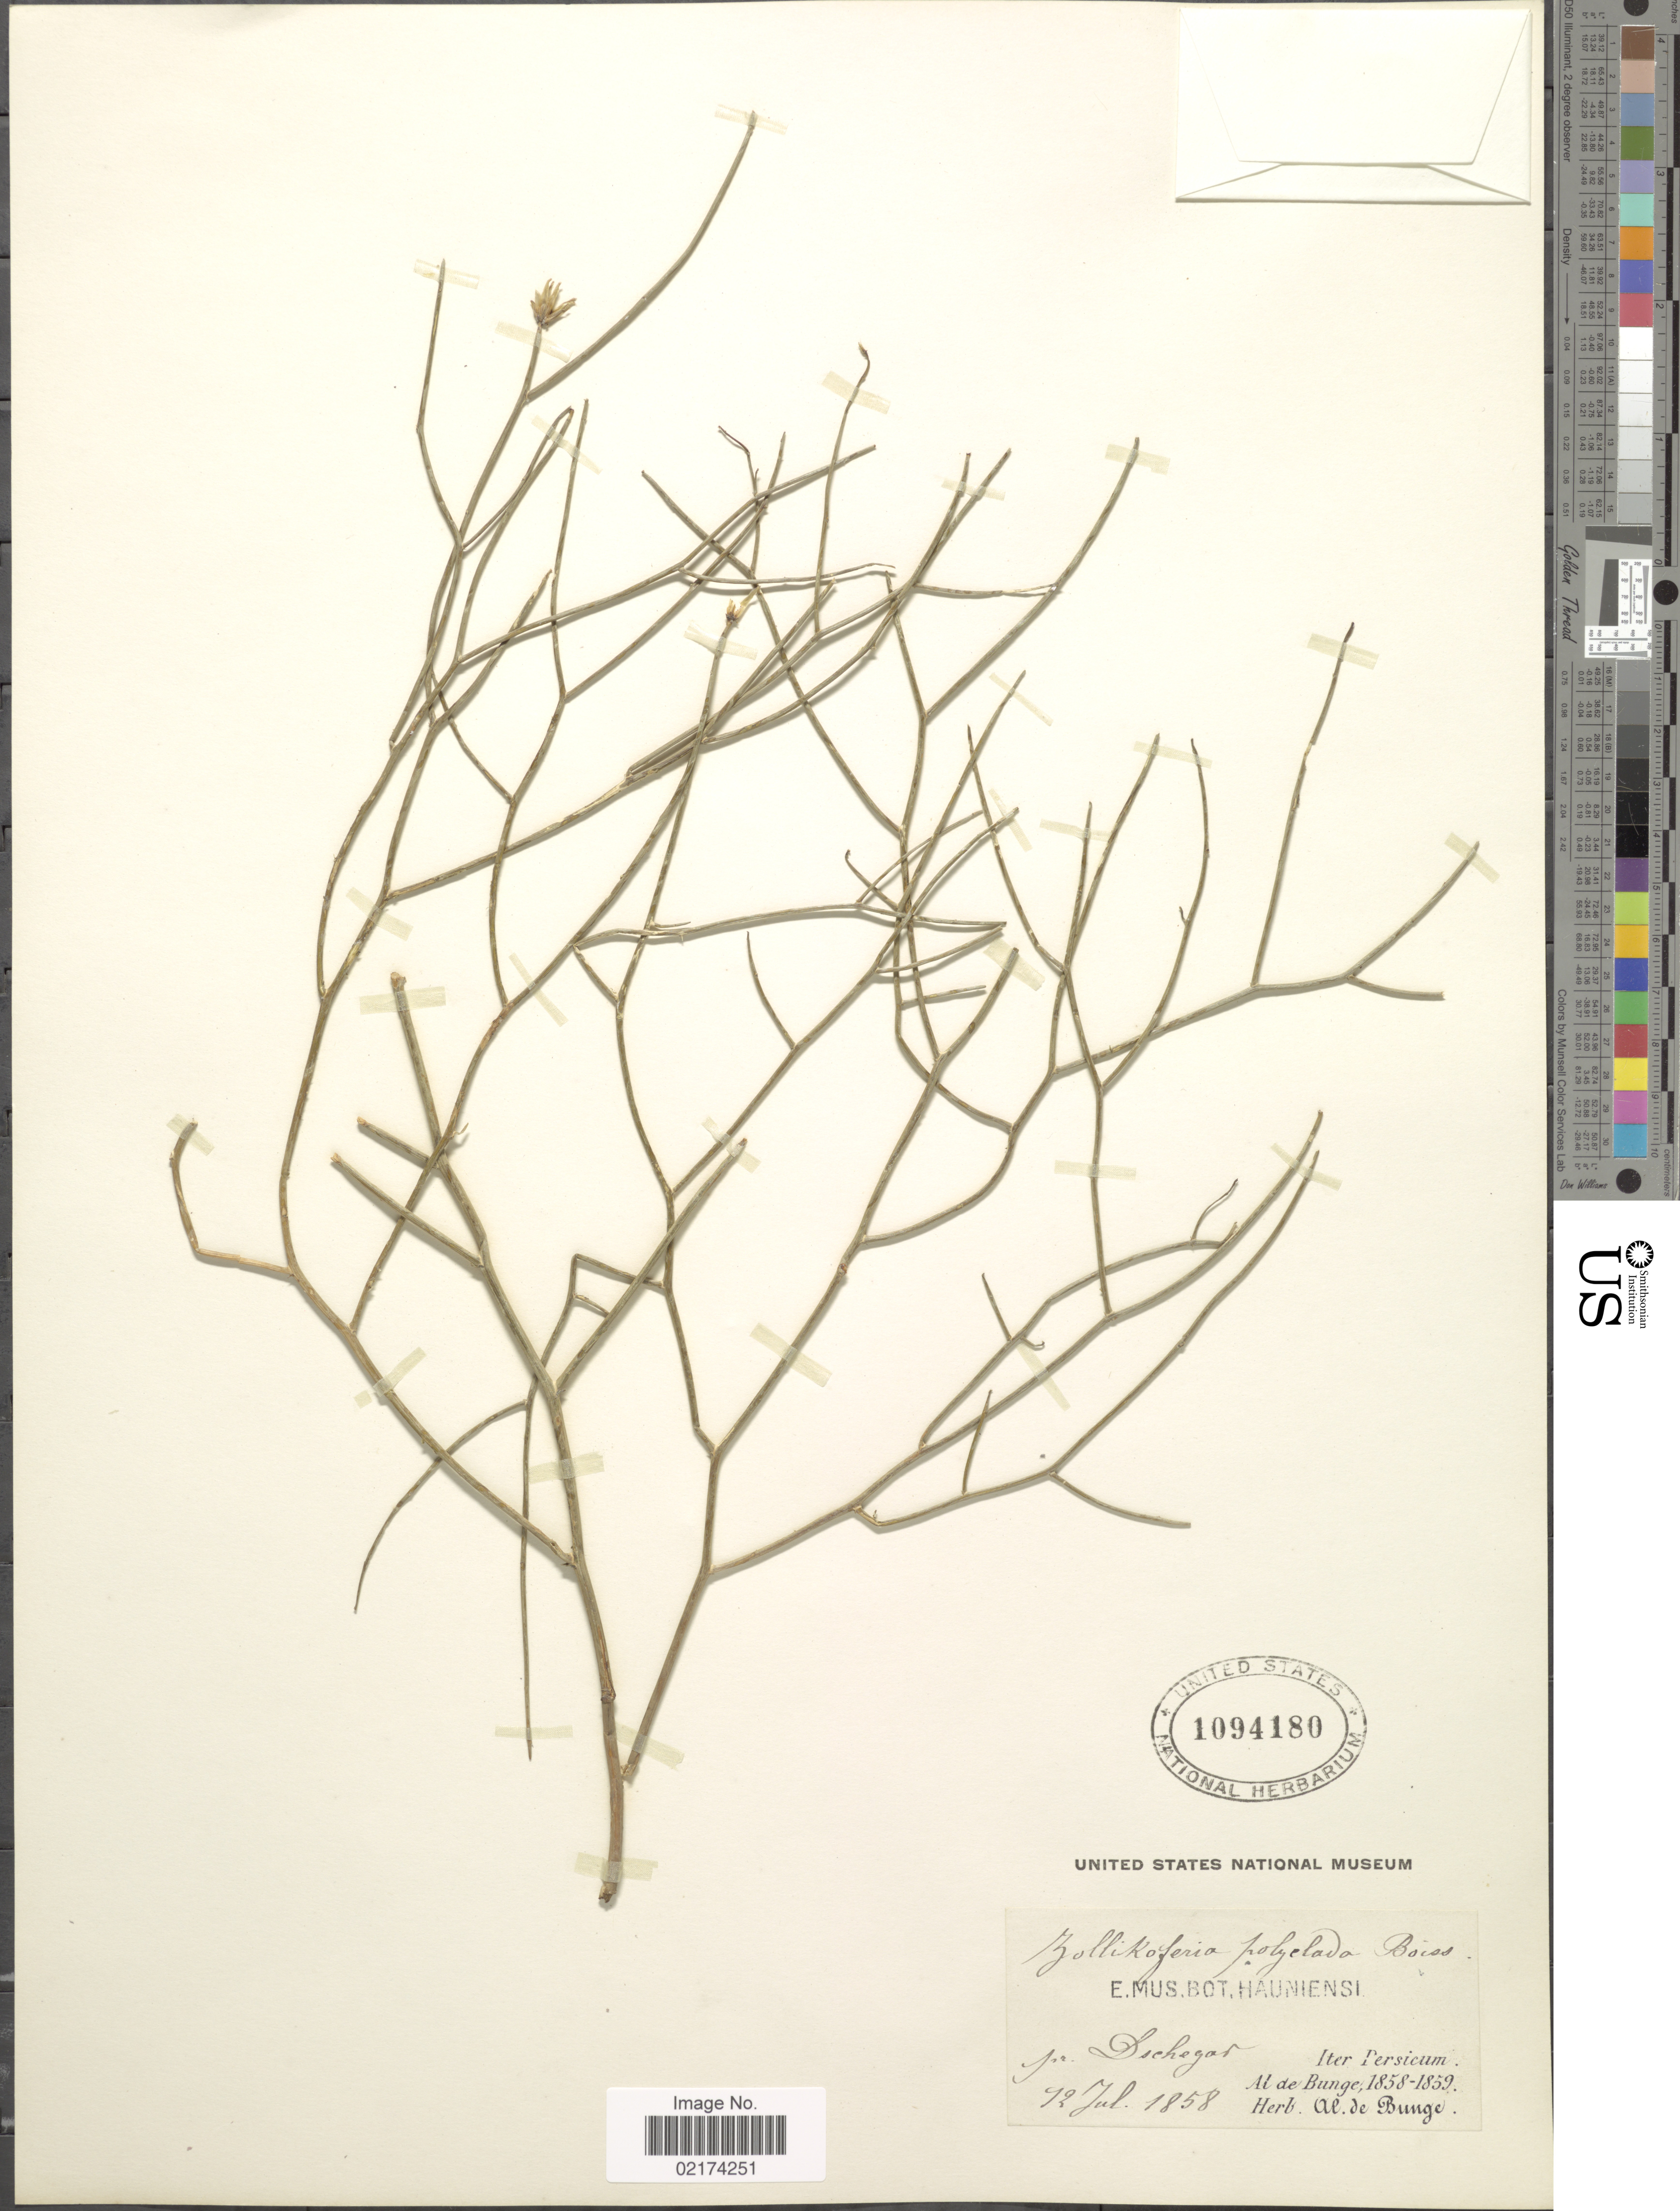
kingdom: Plantae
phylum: Tracheophyta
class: Magnoliopsida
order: Asterales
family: Asteraceae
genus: Lactuca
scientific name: Lactuca polyclada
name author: Boiss.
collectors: A. de Bunge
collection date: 1858-07-12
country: Iran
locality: Persicum, pr. Dechegar [interpreted]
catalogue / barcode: US 1094180